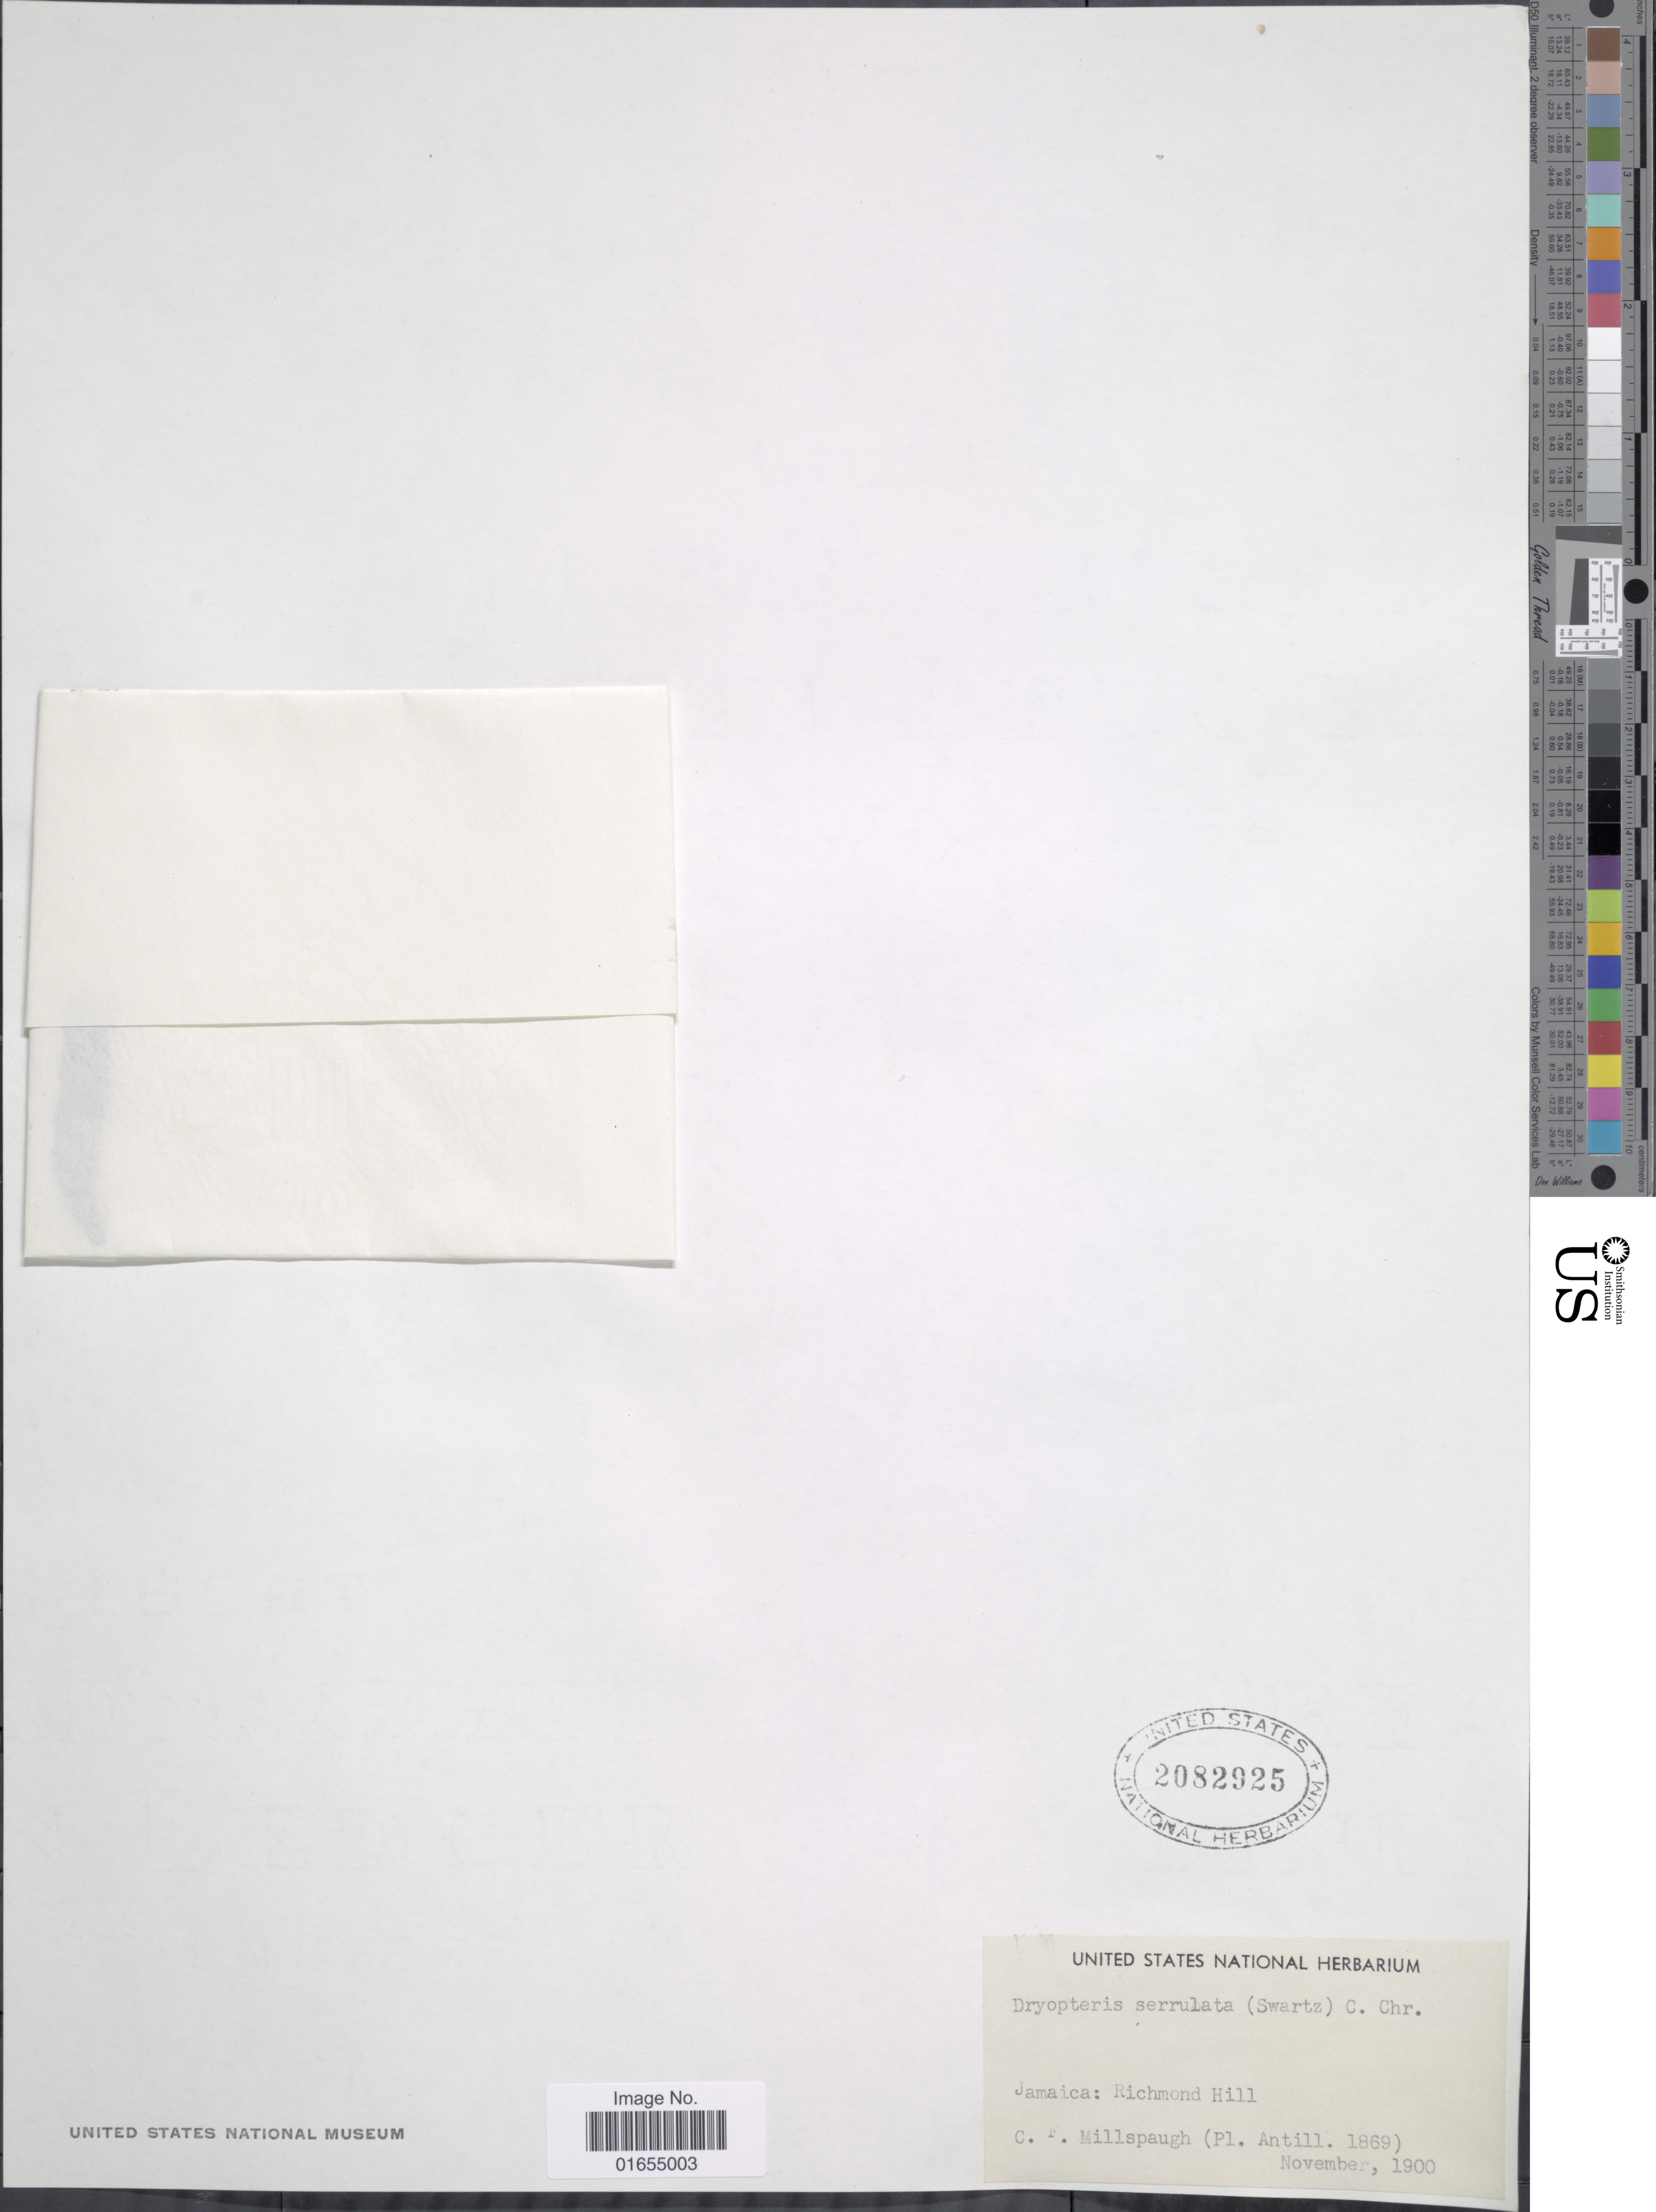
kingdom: Plantae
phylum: Tracheophyta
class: Polypodiopsida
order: Polypodiales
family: Thelypteridaceae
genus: Goniopteris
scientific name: Goniopteris sagittata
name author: (Sw.) Pic. Serm.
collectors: C. F. Millspaugh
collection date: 1900-11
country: Jamaica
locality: Richmond Hill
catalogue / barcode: US 2082925